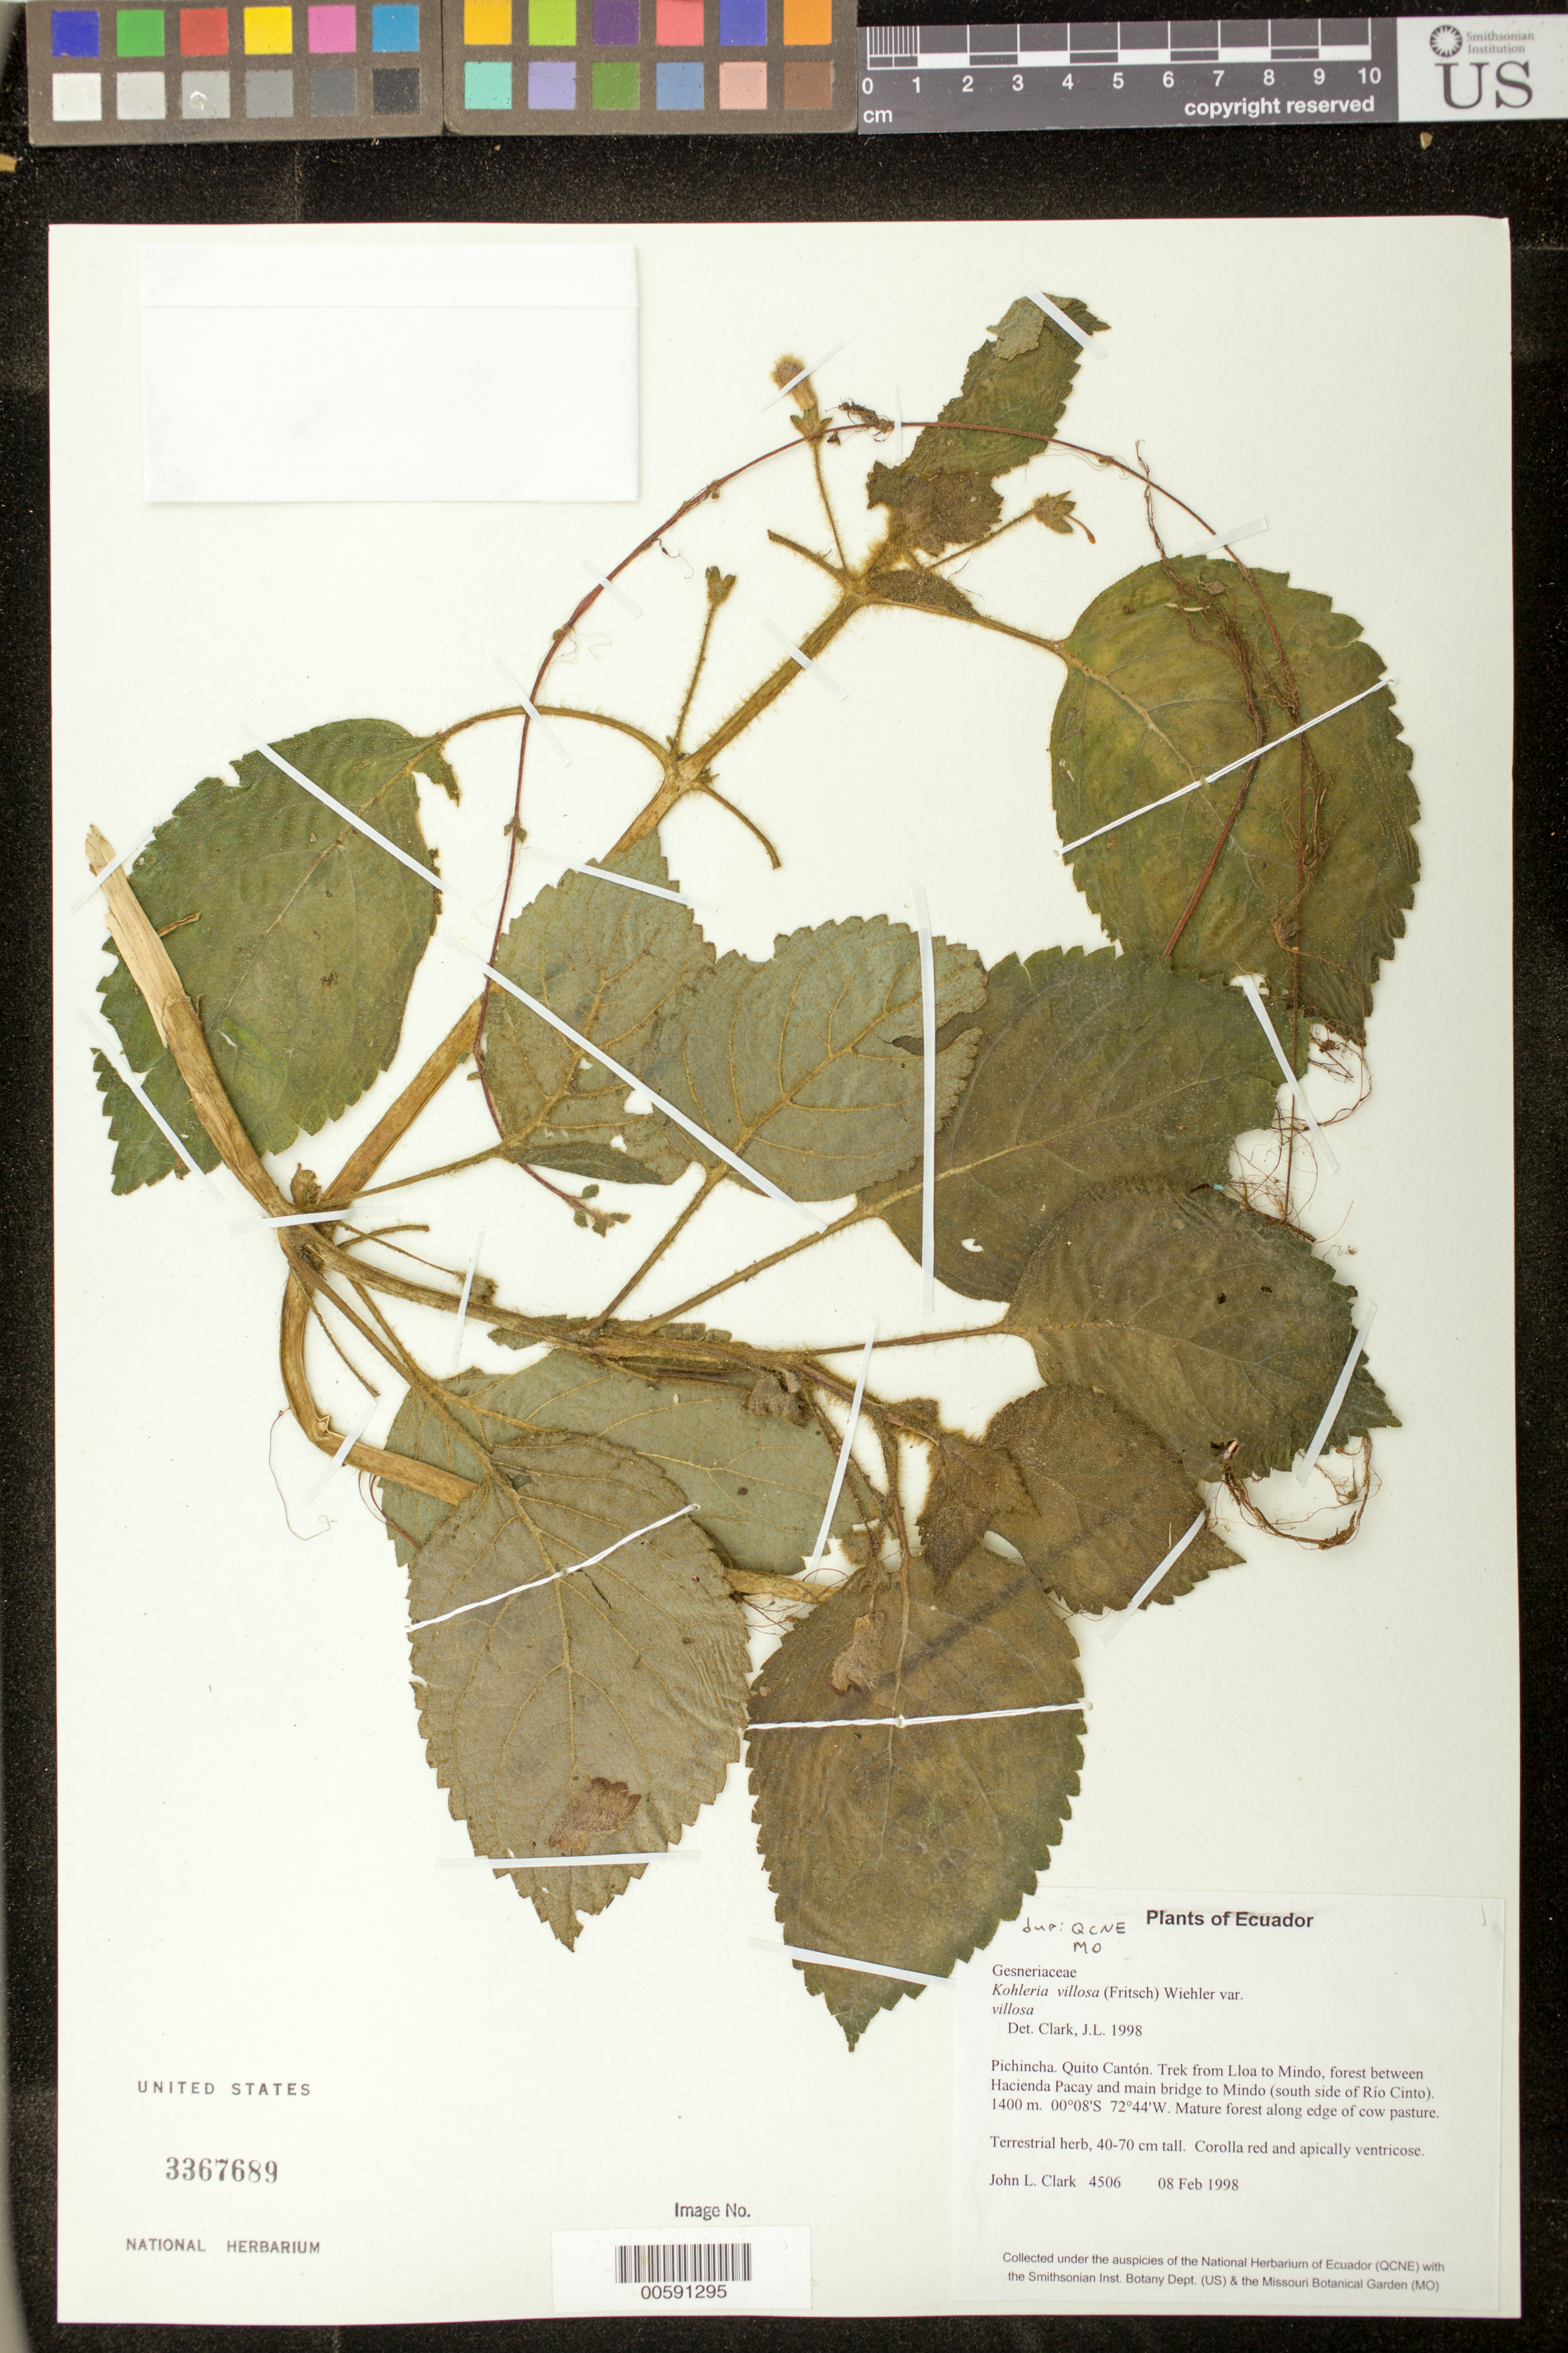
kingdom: Plantae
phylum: Tracheophyta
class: Magnoliopsida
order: Lamiales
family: Gesneriaceae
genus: Kohleria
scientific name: Kohleria villosa var. villosa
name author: (Fritsch) Wiehler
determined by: Clark, J. L., (SEL), The Marie Selby Botanical Garden (UNITED STATES)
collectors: J. L. Clark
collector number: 4506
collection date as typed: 08 Feb 1998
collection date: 1998-02-08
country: Ecuador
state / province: Pichincha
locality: Quito Cantón. Trek from Lloa to Mindo, forest between Hacienda Pacay and main bridge to Mindo (south side of Río Cinto).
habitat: Mature forest along edge of cow pasture.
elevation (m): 1400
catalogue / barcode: US 3367689